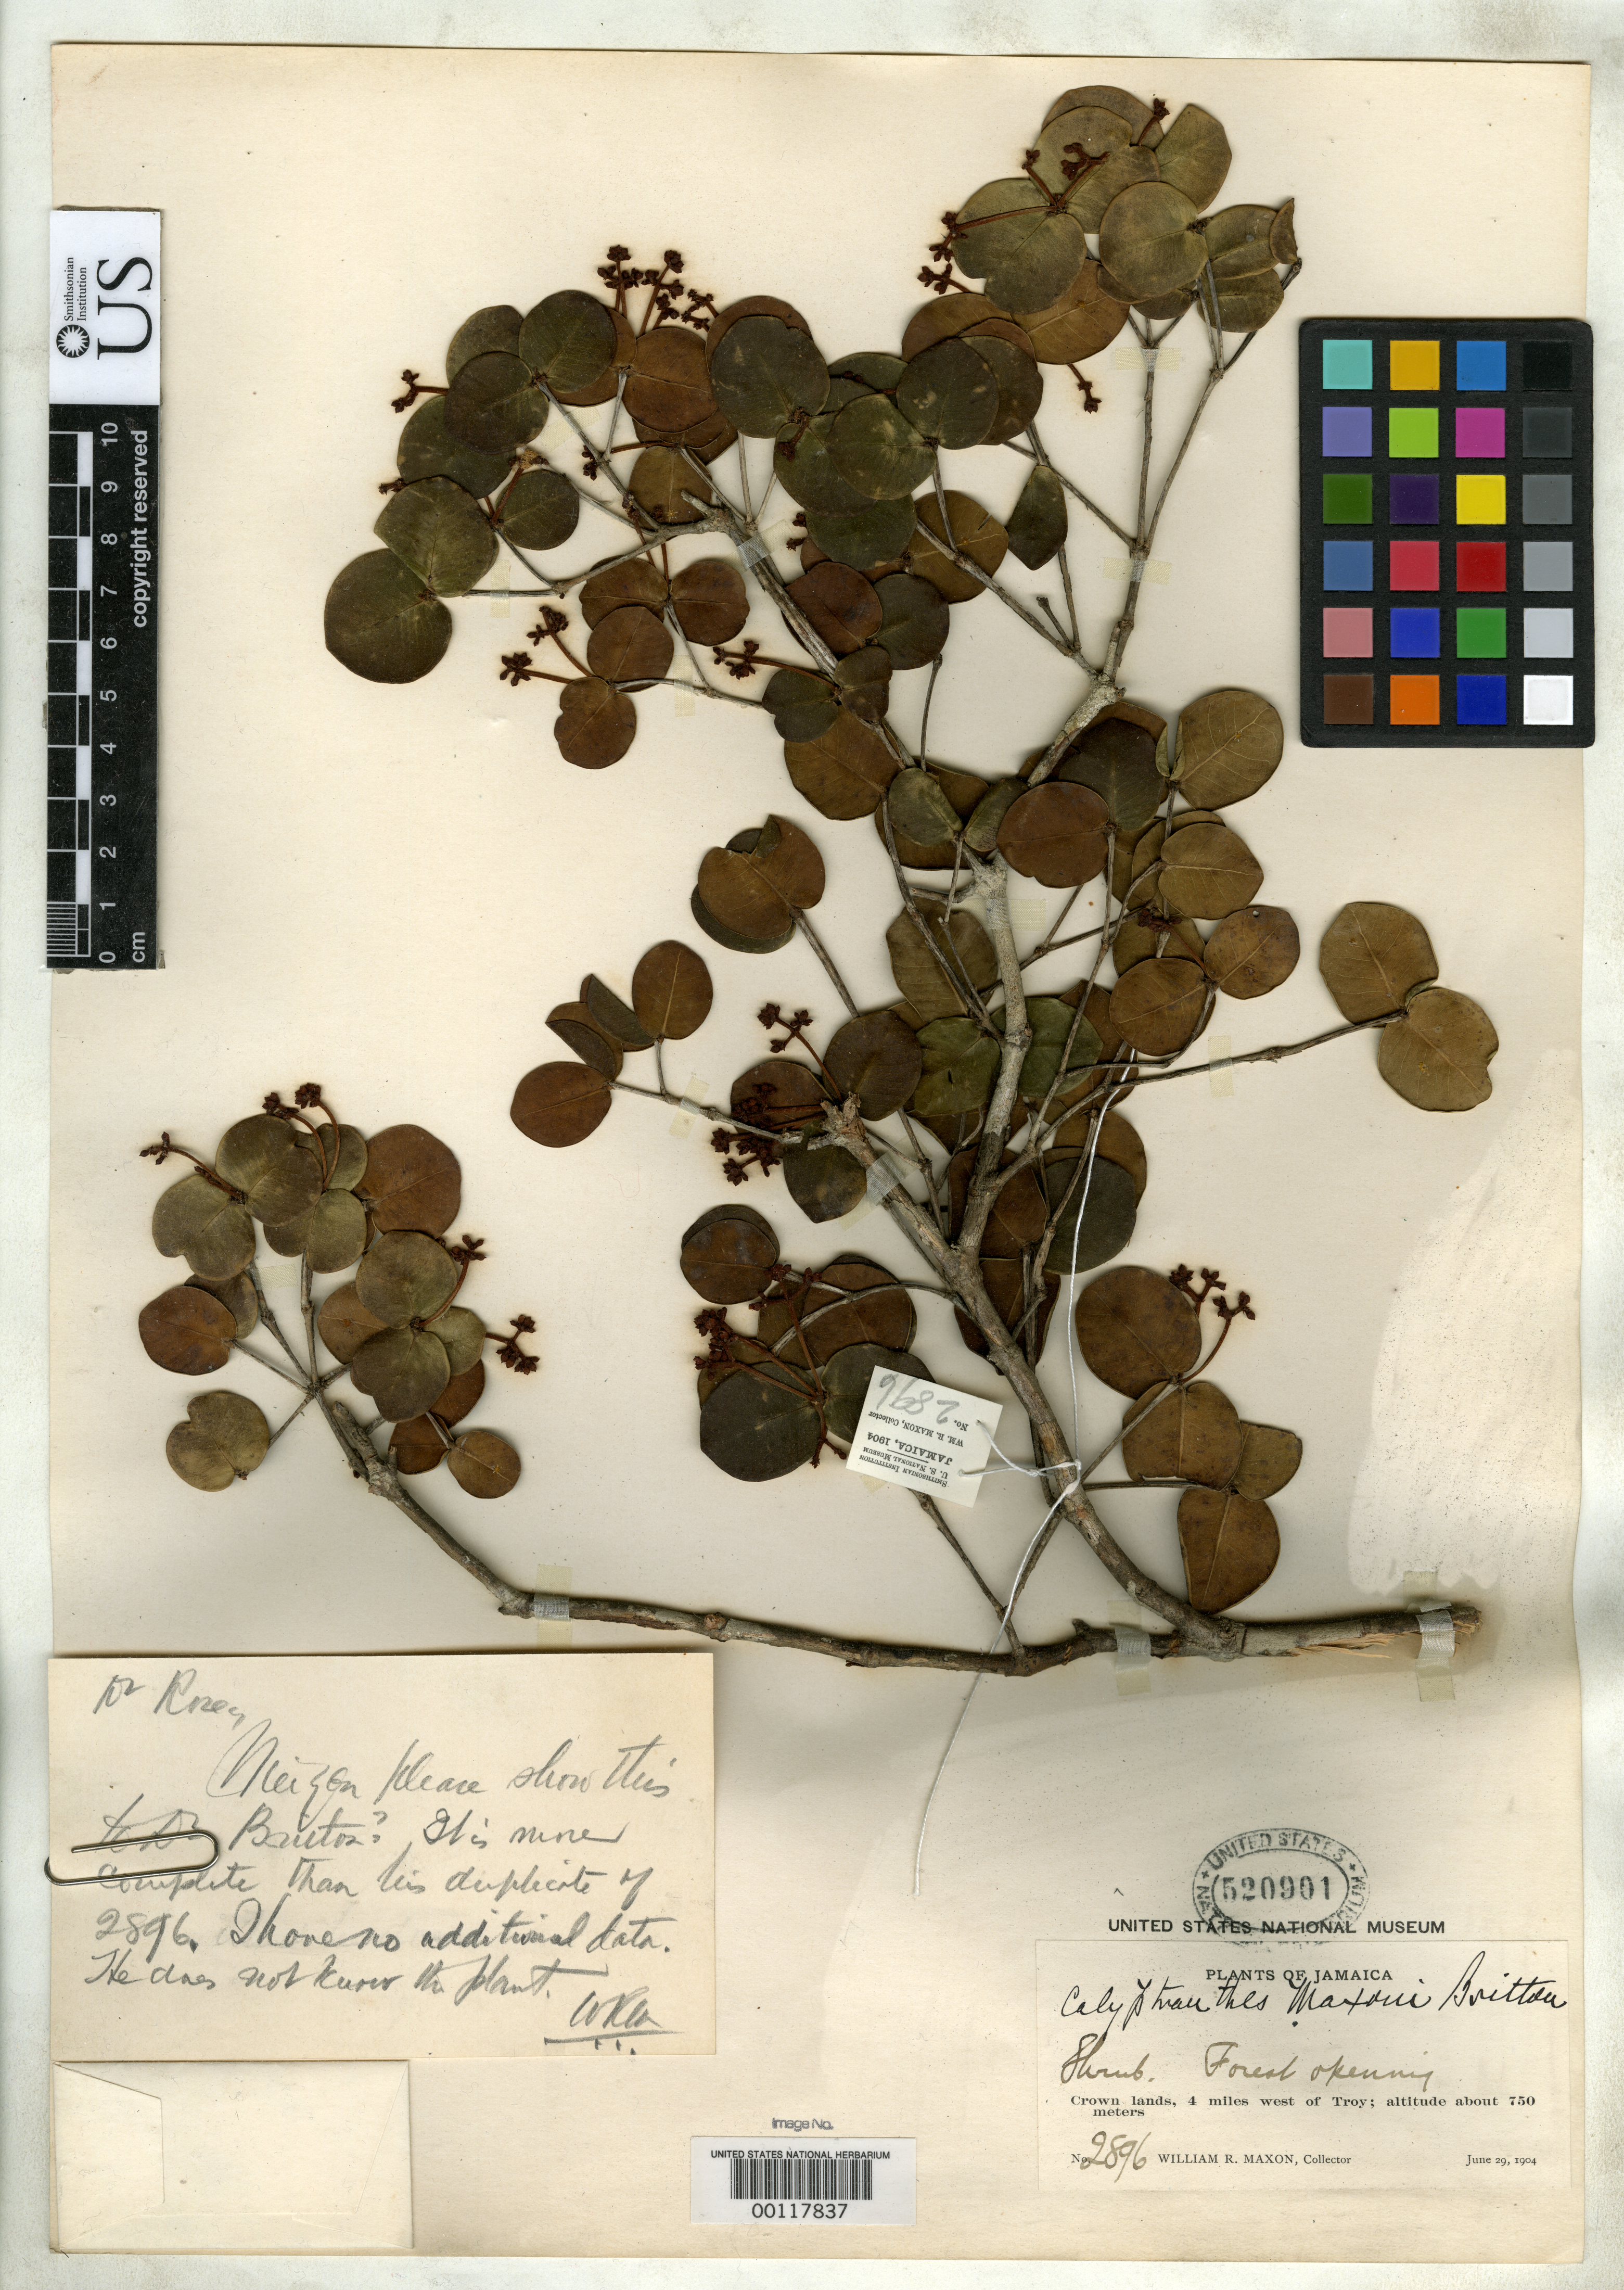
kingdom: Plantae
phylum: Tracheophyta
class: Magnoliopsida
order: Myrtales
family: Myrtaceae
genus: Calyptranthes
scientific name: Calyptranthes maxonii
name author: Britton & Urb.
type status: Isotype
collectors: W. R. Maxon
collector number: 2896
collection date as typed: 29 Jun 1904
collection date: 1904-06-29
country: Jamaica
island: Greater Antilles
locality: Near Troy.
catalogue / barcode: US 520901